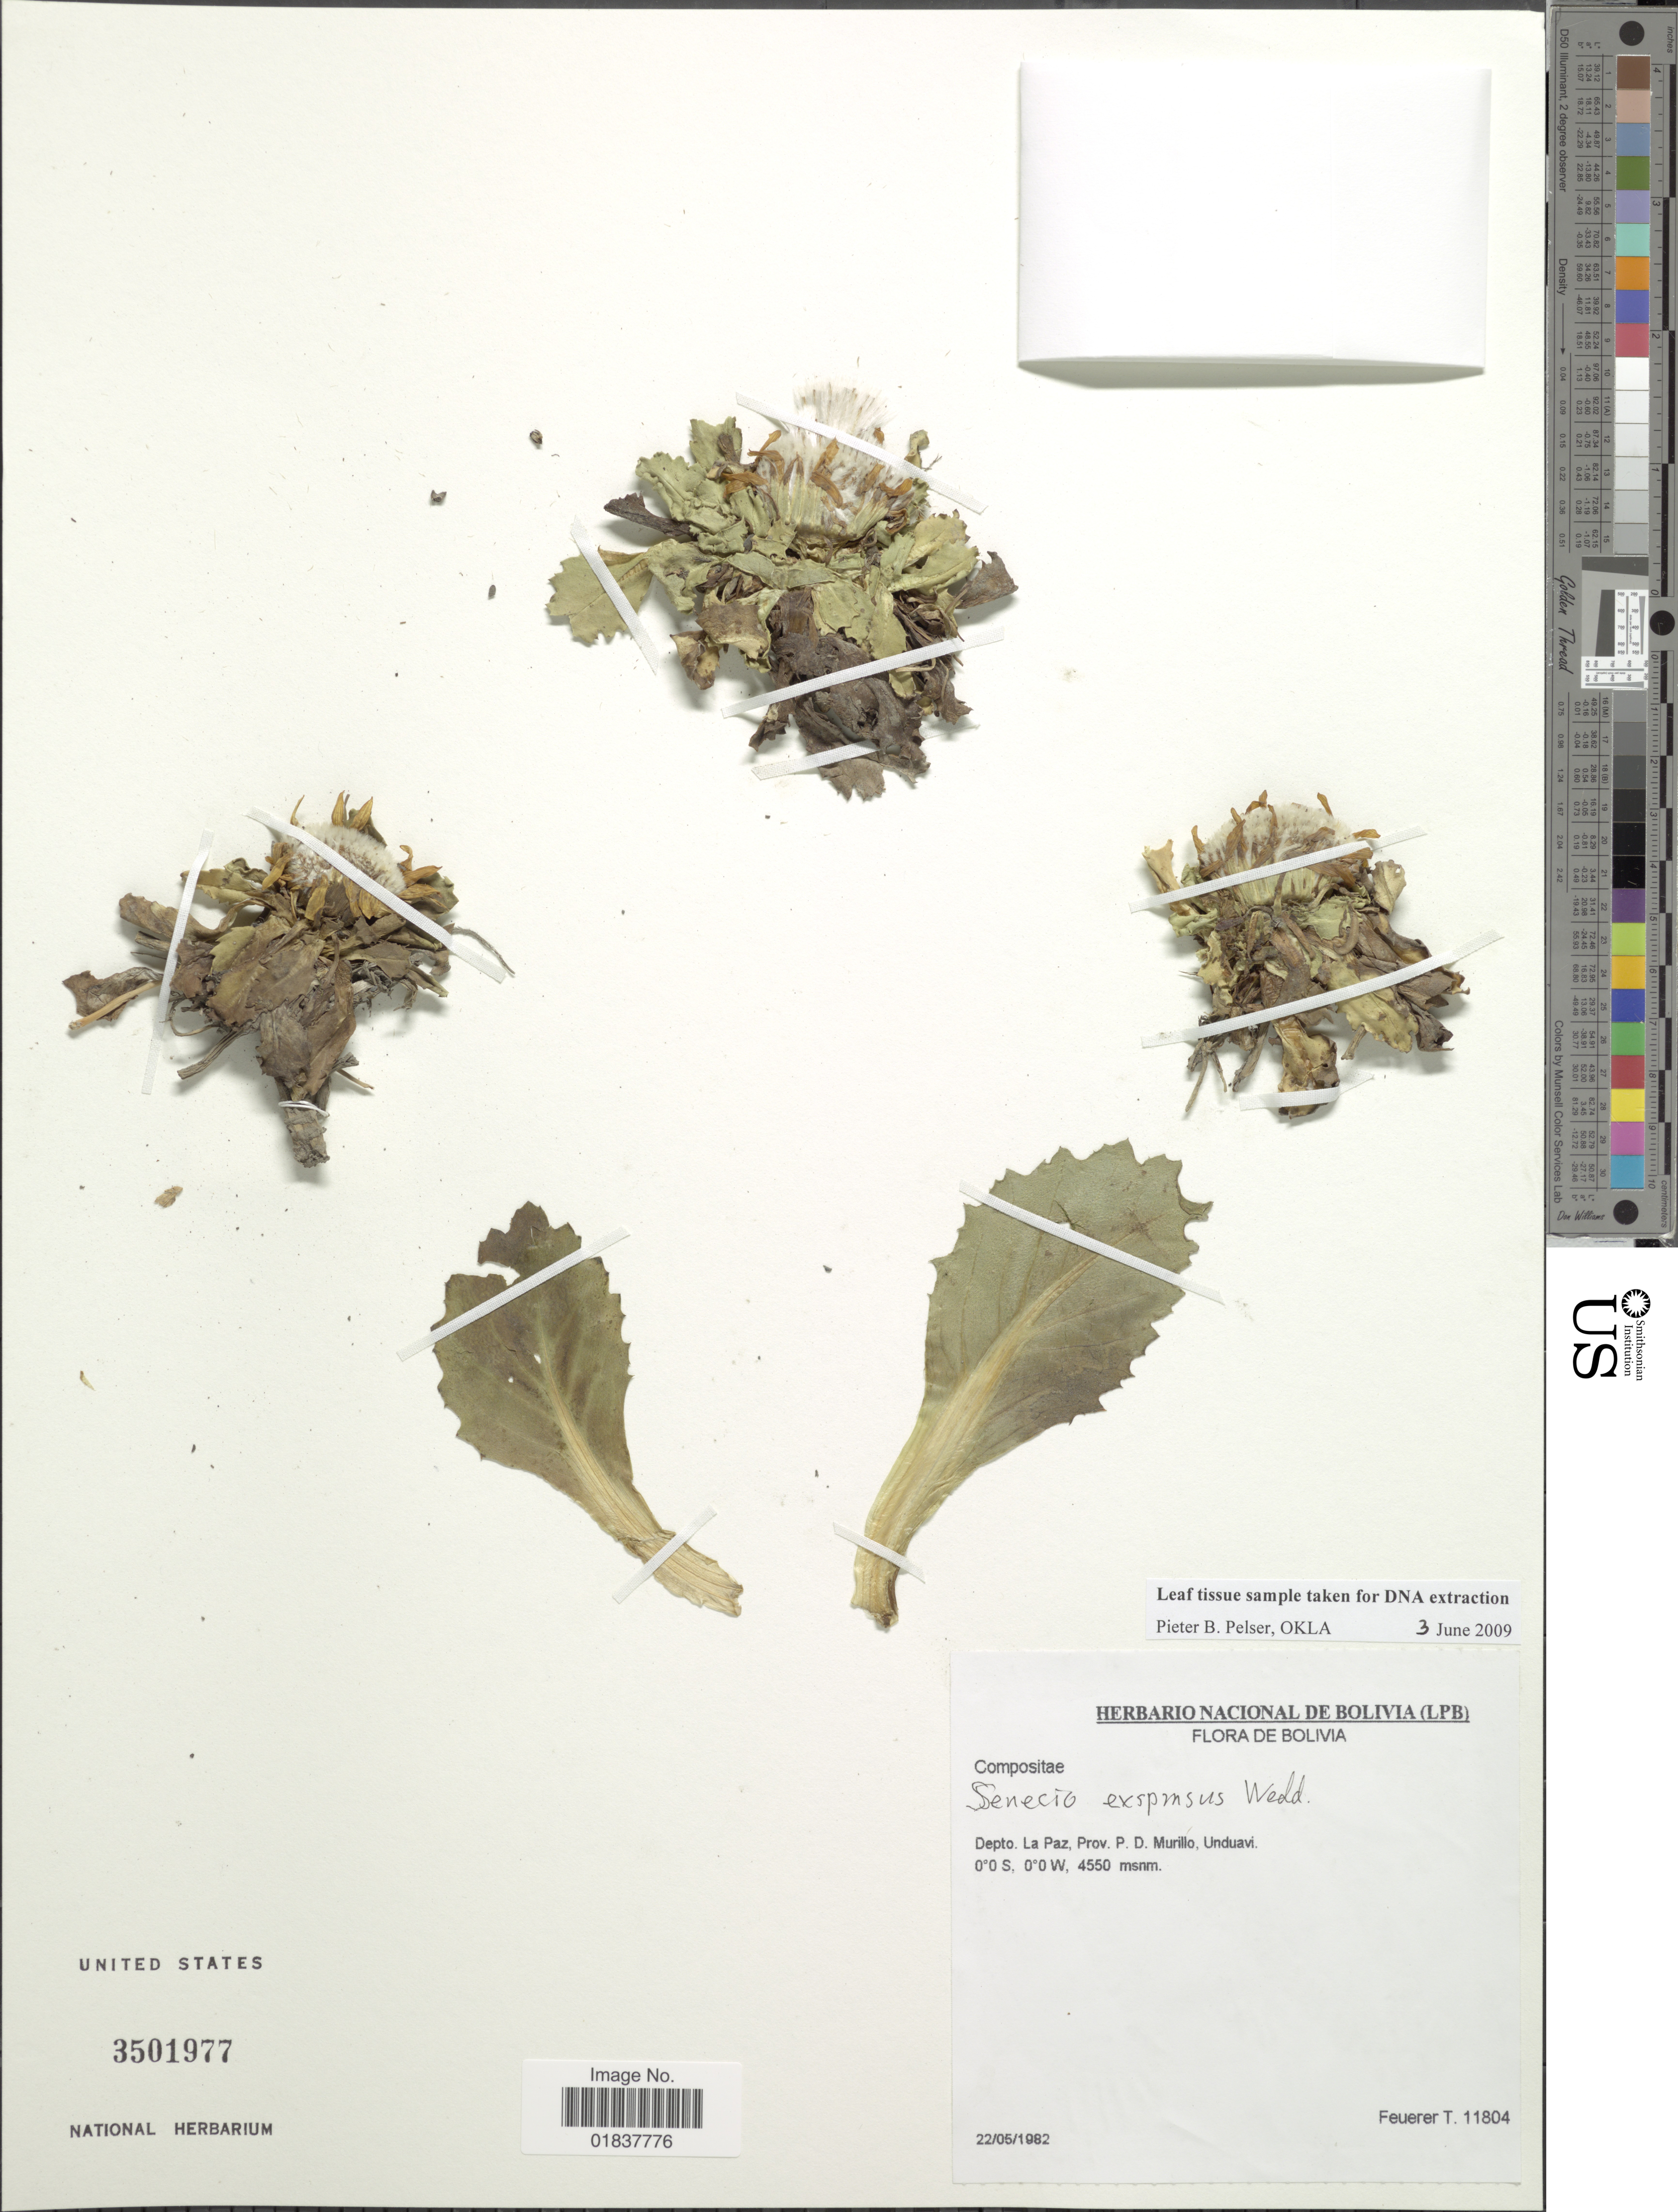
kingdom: Plantae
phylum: Tracheophyta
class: Magnoliopsida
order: Asterales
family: Asteraceae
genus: Senecio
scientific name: Senecio breviscapus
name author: DC.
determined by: Salomon, Luciana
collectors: T. Feuerer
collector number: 11804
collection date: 1982-05-22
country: Bolivia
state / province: La Paz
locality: Prov. P. D. Murillo, Unduavi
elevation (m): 4550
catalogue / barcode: US 3501977